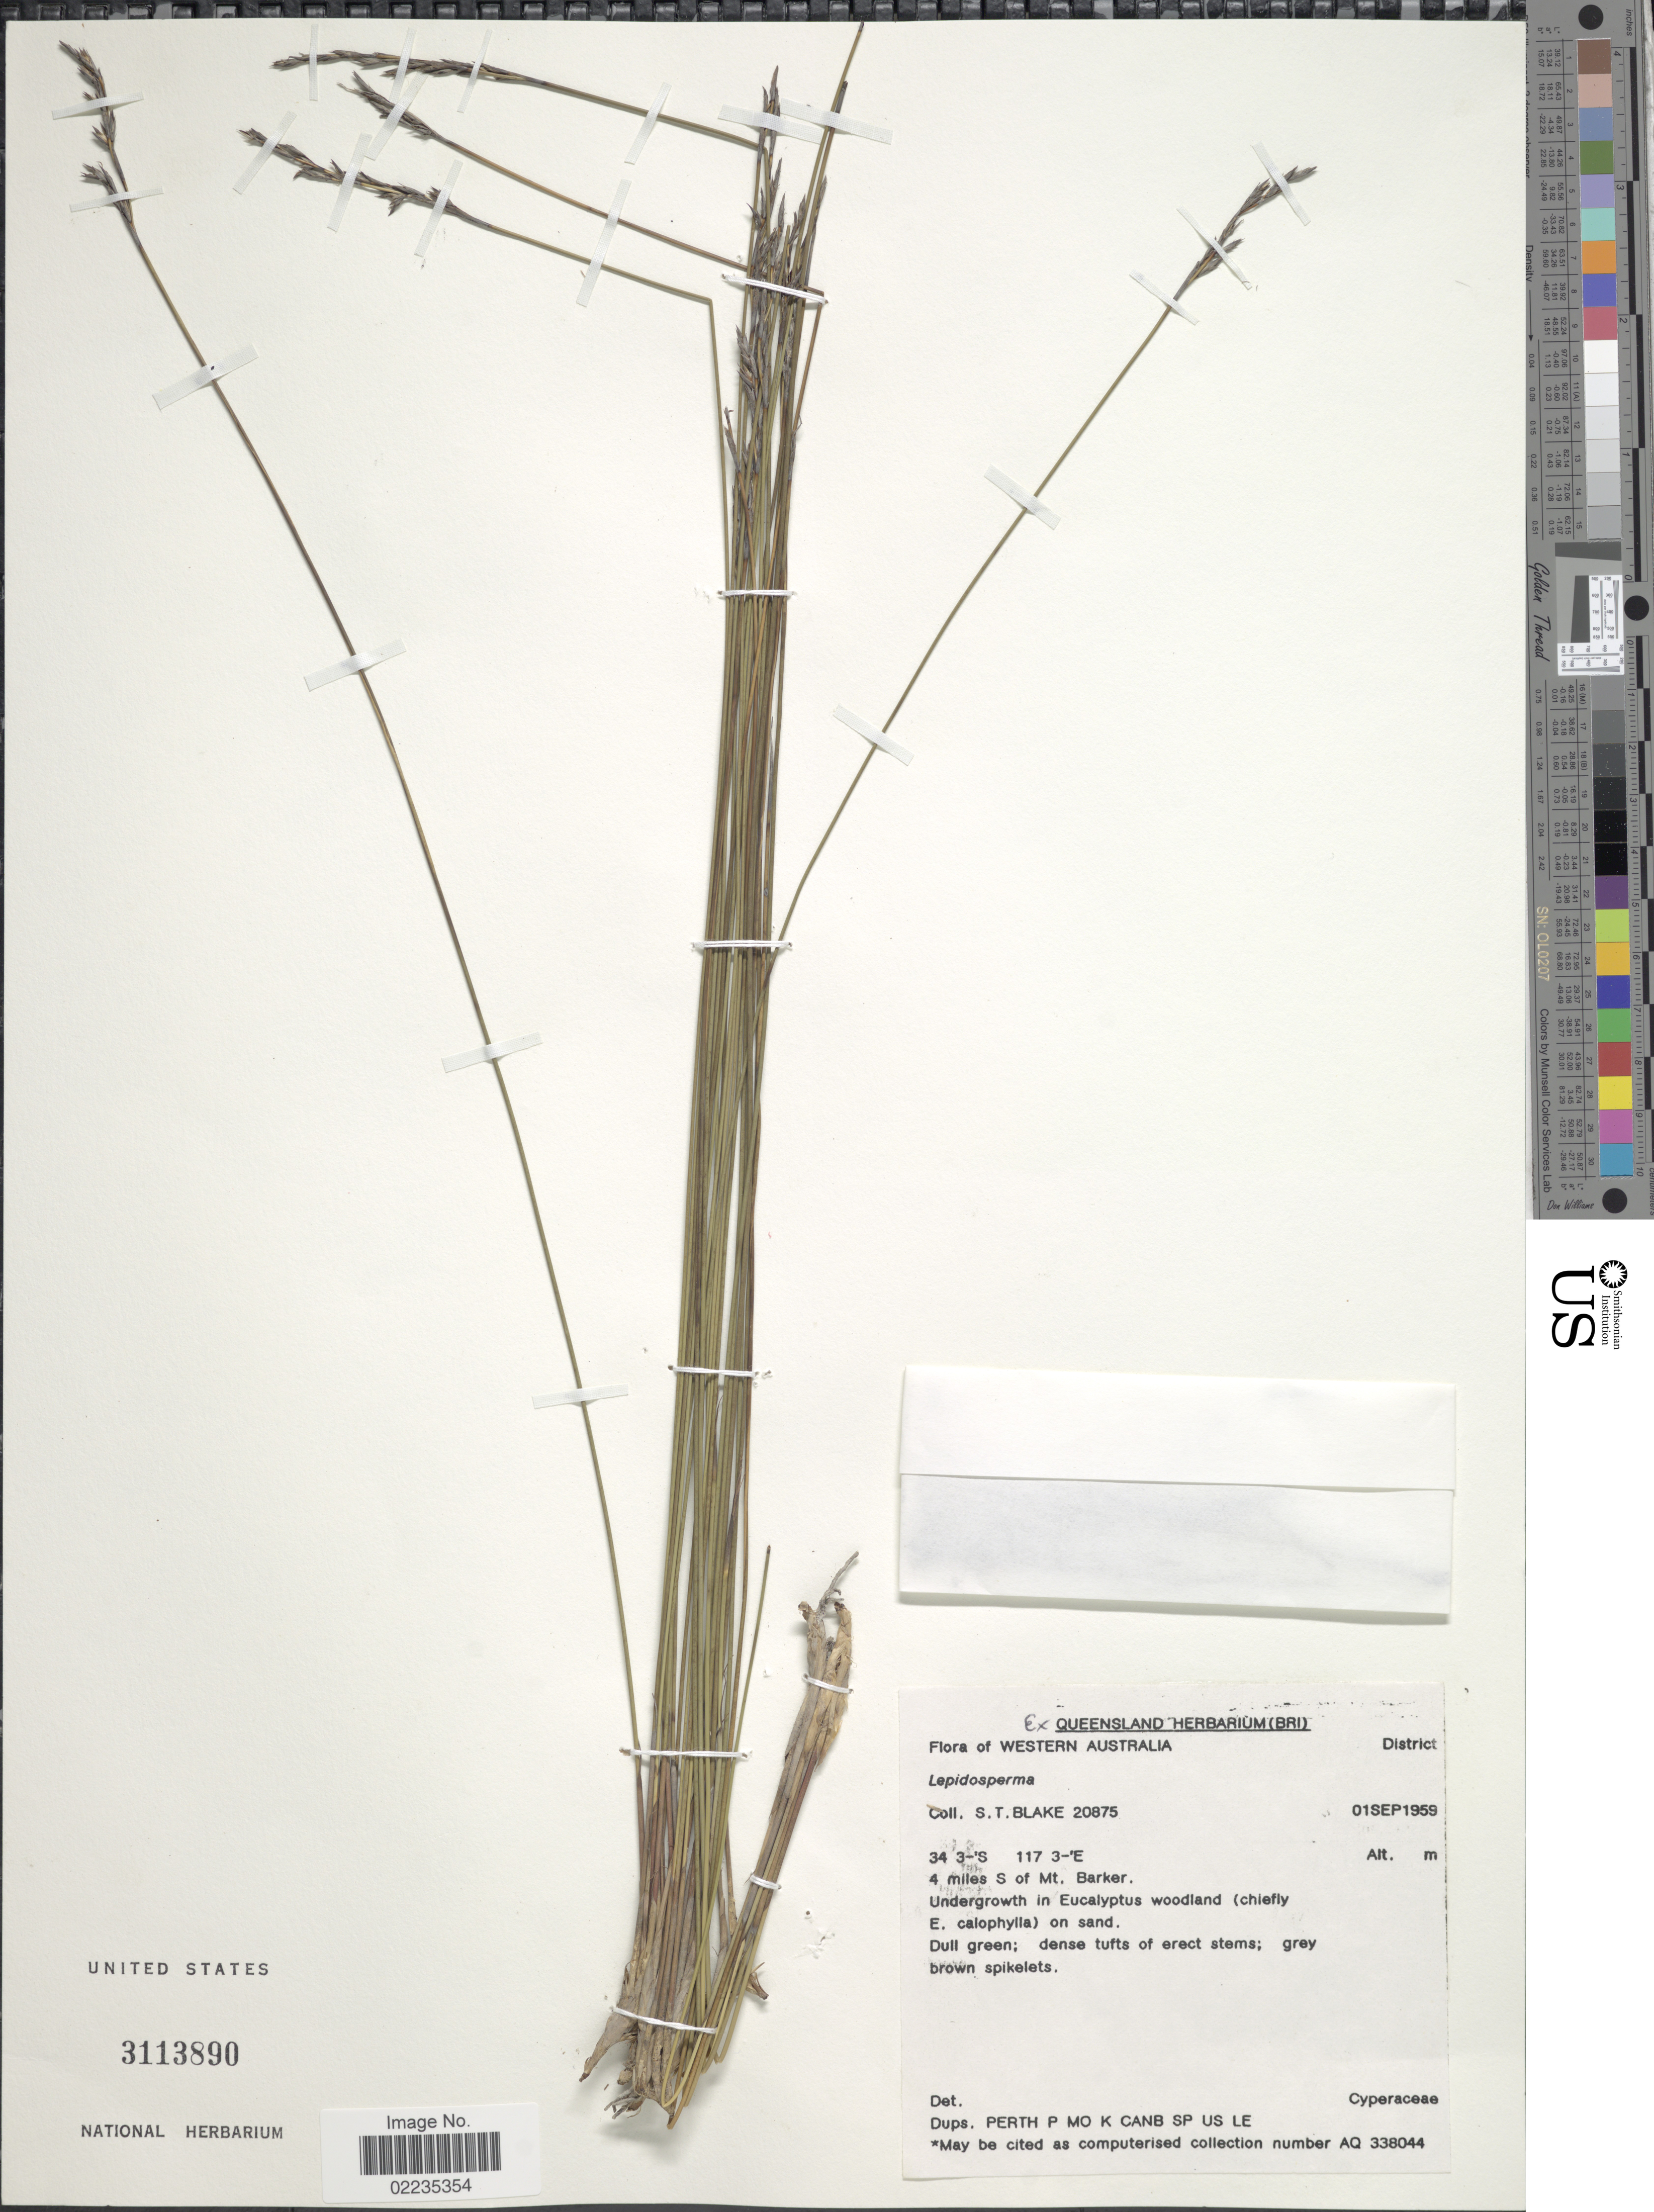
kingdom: Plantae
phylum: Tracheophyta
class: Liliopsida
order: Poales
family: Cyperaceae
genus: Lepidosperma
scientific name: Lepidosperma sp.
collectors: S. T. Blake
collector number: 20875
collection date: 1959-09-01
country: Australia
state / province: Western Australia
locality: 4 miles S of Mt. Barker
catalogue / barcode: US 3113890